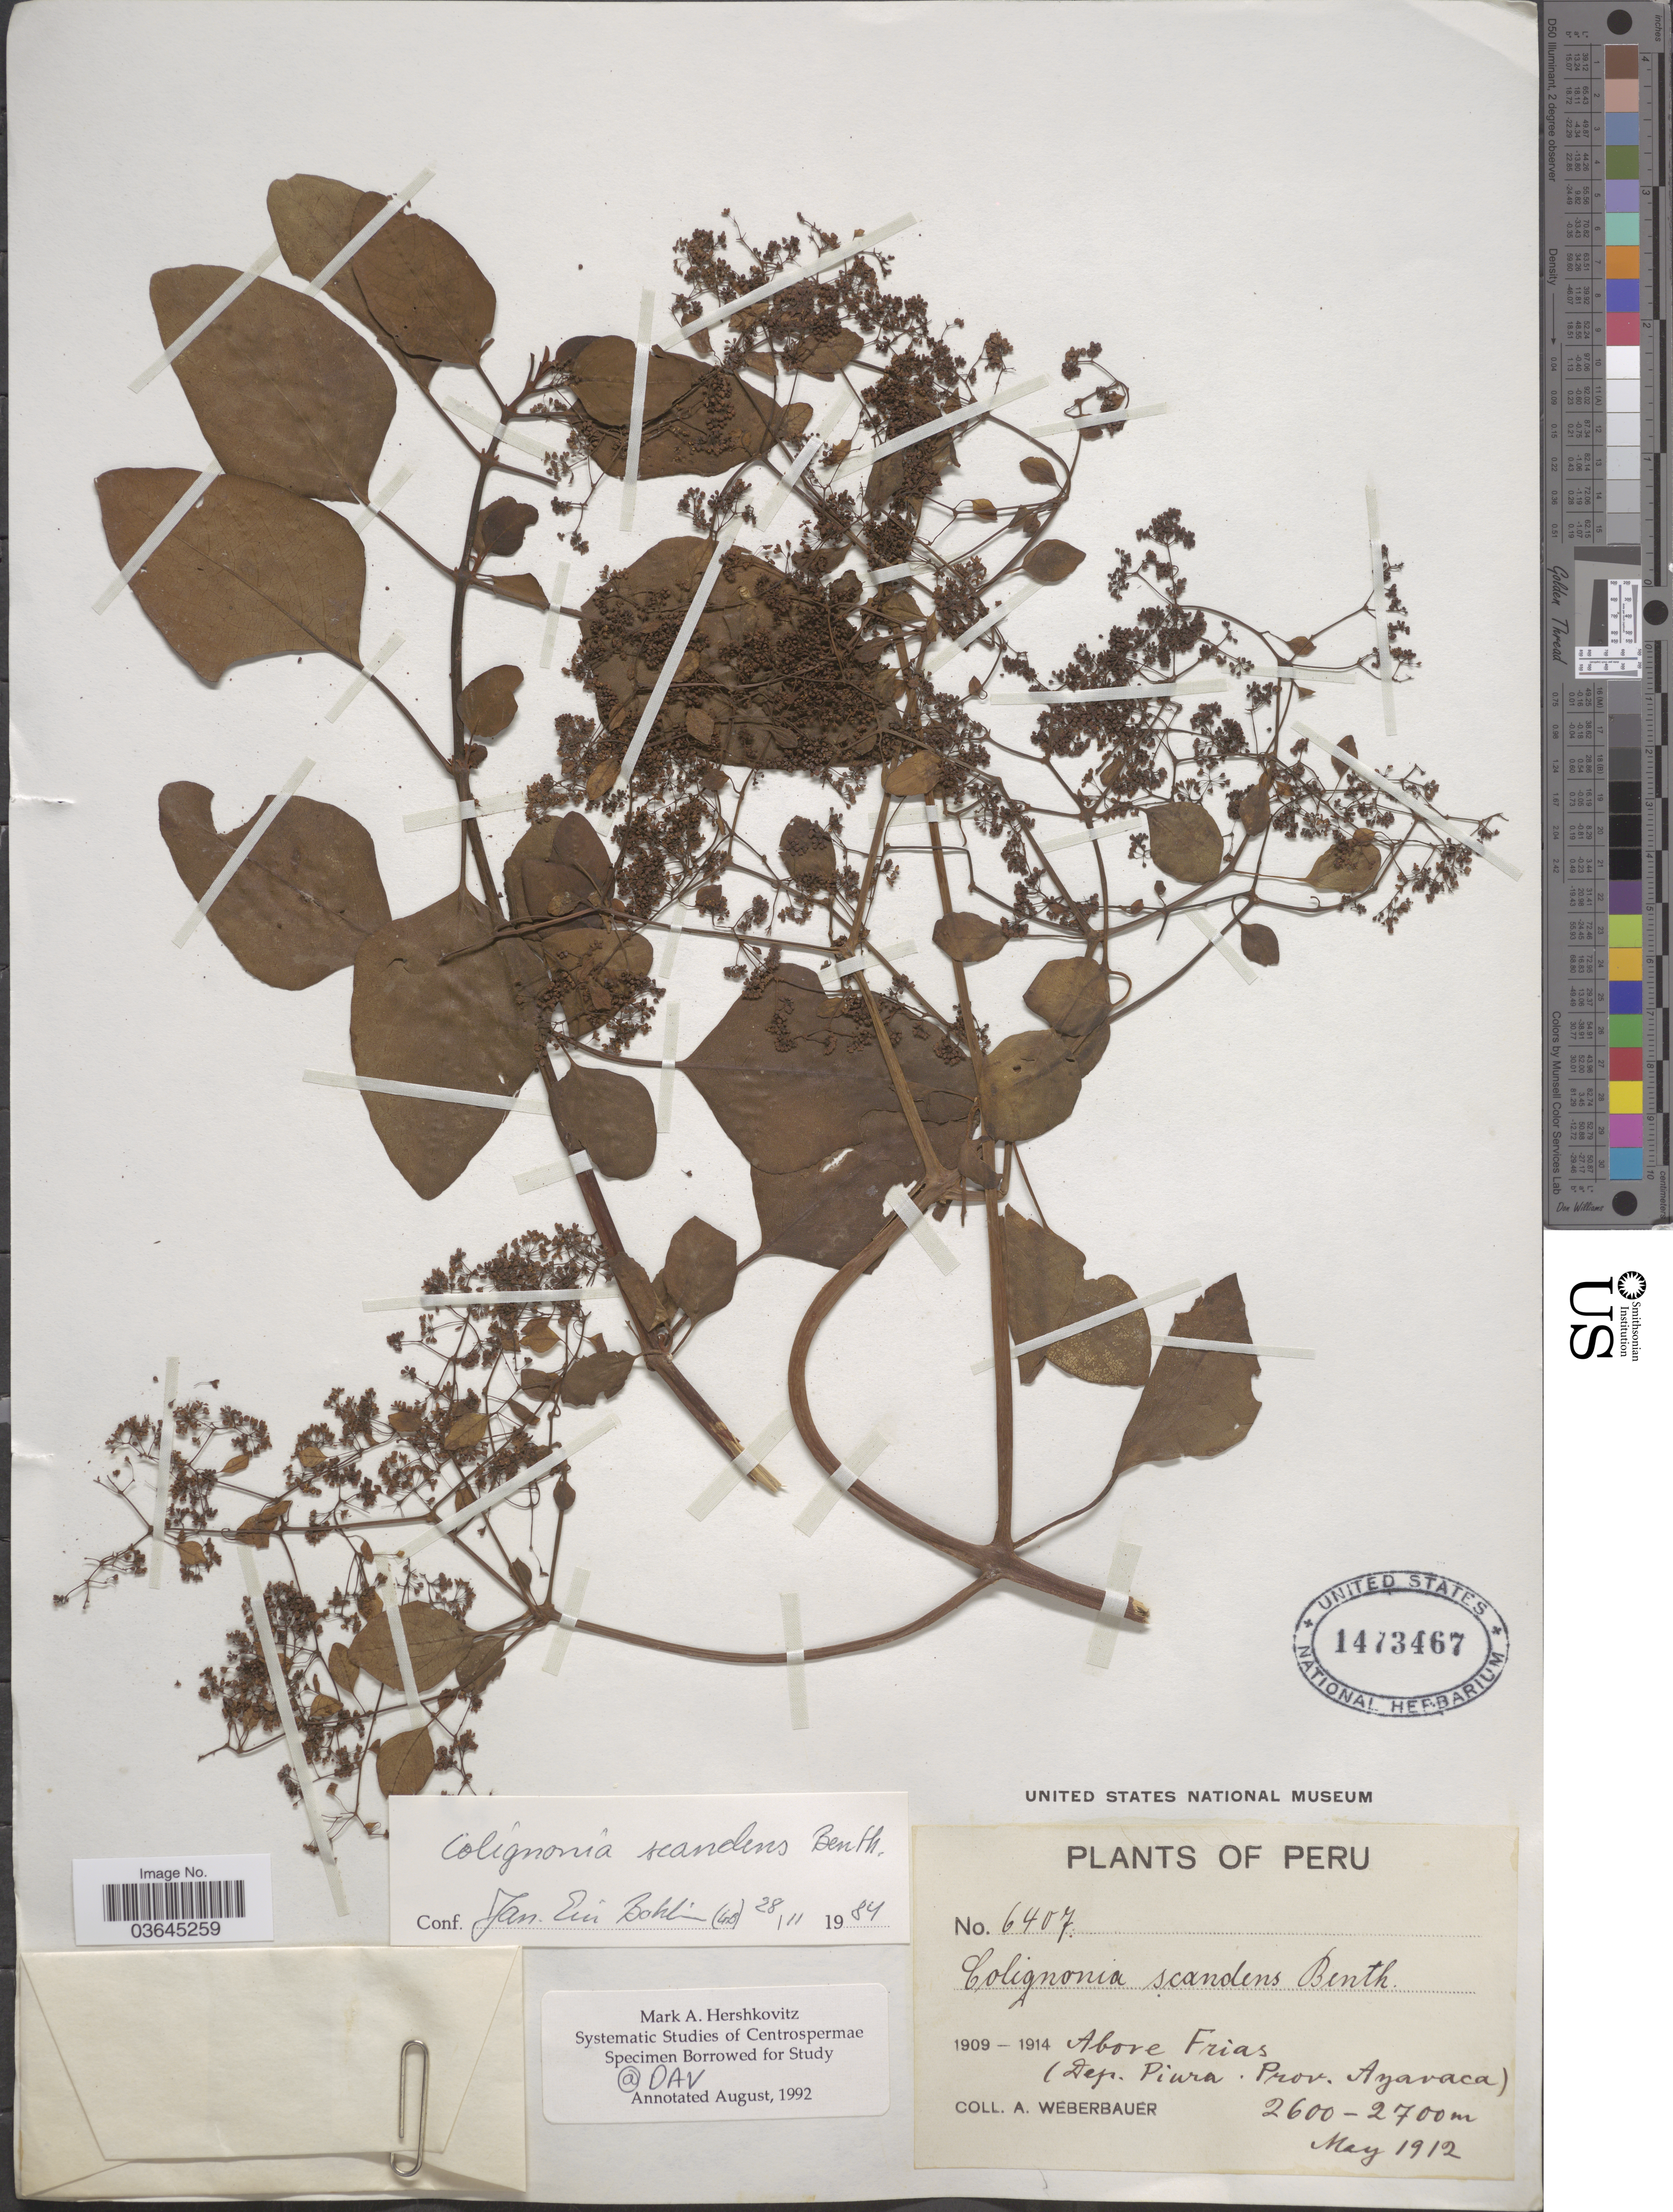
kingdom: Plantae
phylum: Tracheophyta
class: Magnoliopsida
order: Caryophyllales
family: Nyctaginaceae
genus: Colignonia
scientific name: Colignonia scandens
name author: Benth.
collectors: A. Weberbauer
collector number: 6407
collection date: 1912-05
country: Peru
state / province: Piura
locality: Above Frias (Dep. Piura. Prov. Ayavaca).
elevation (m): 2600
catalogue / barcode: US 1473467